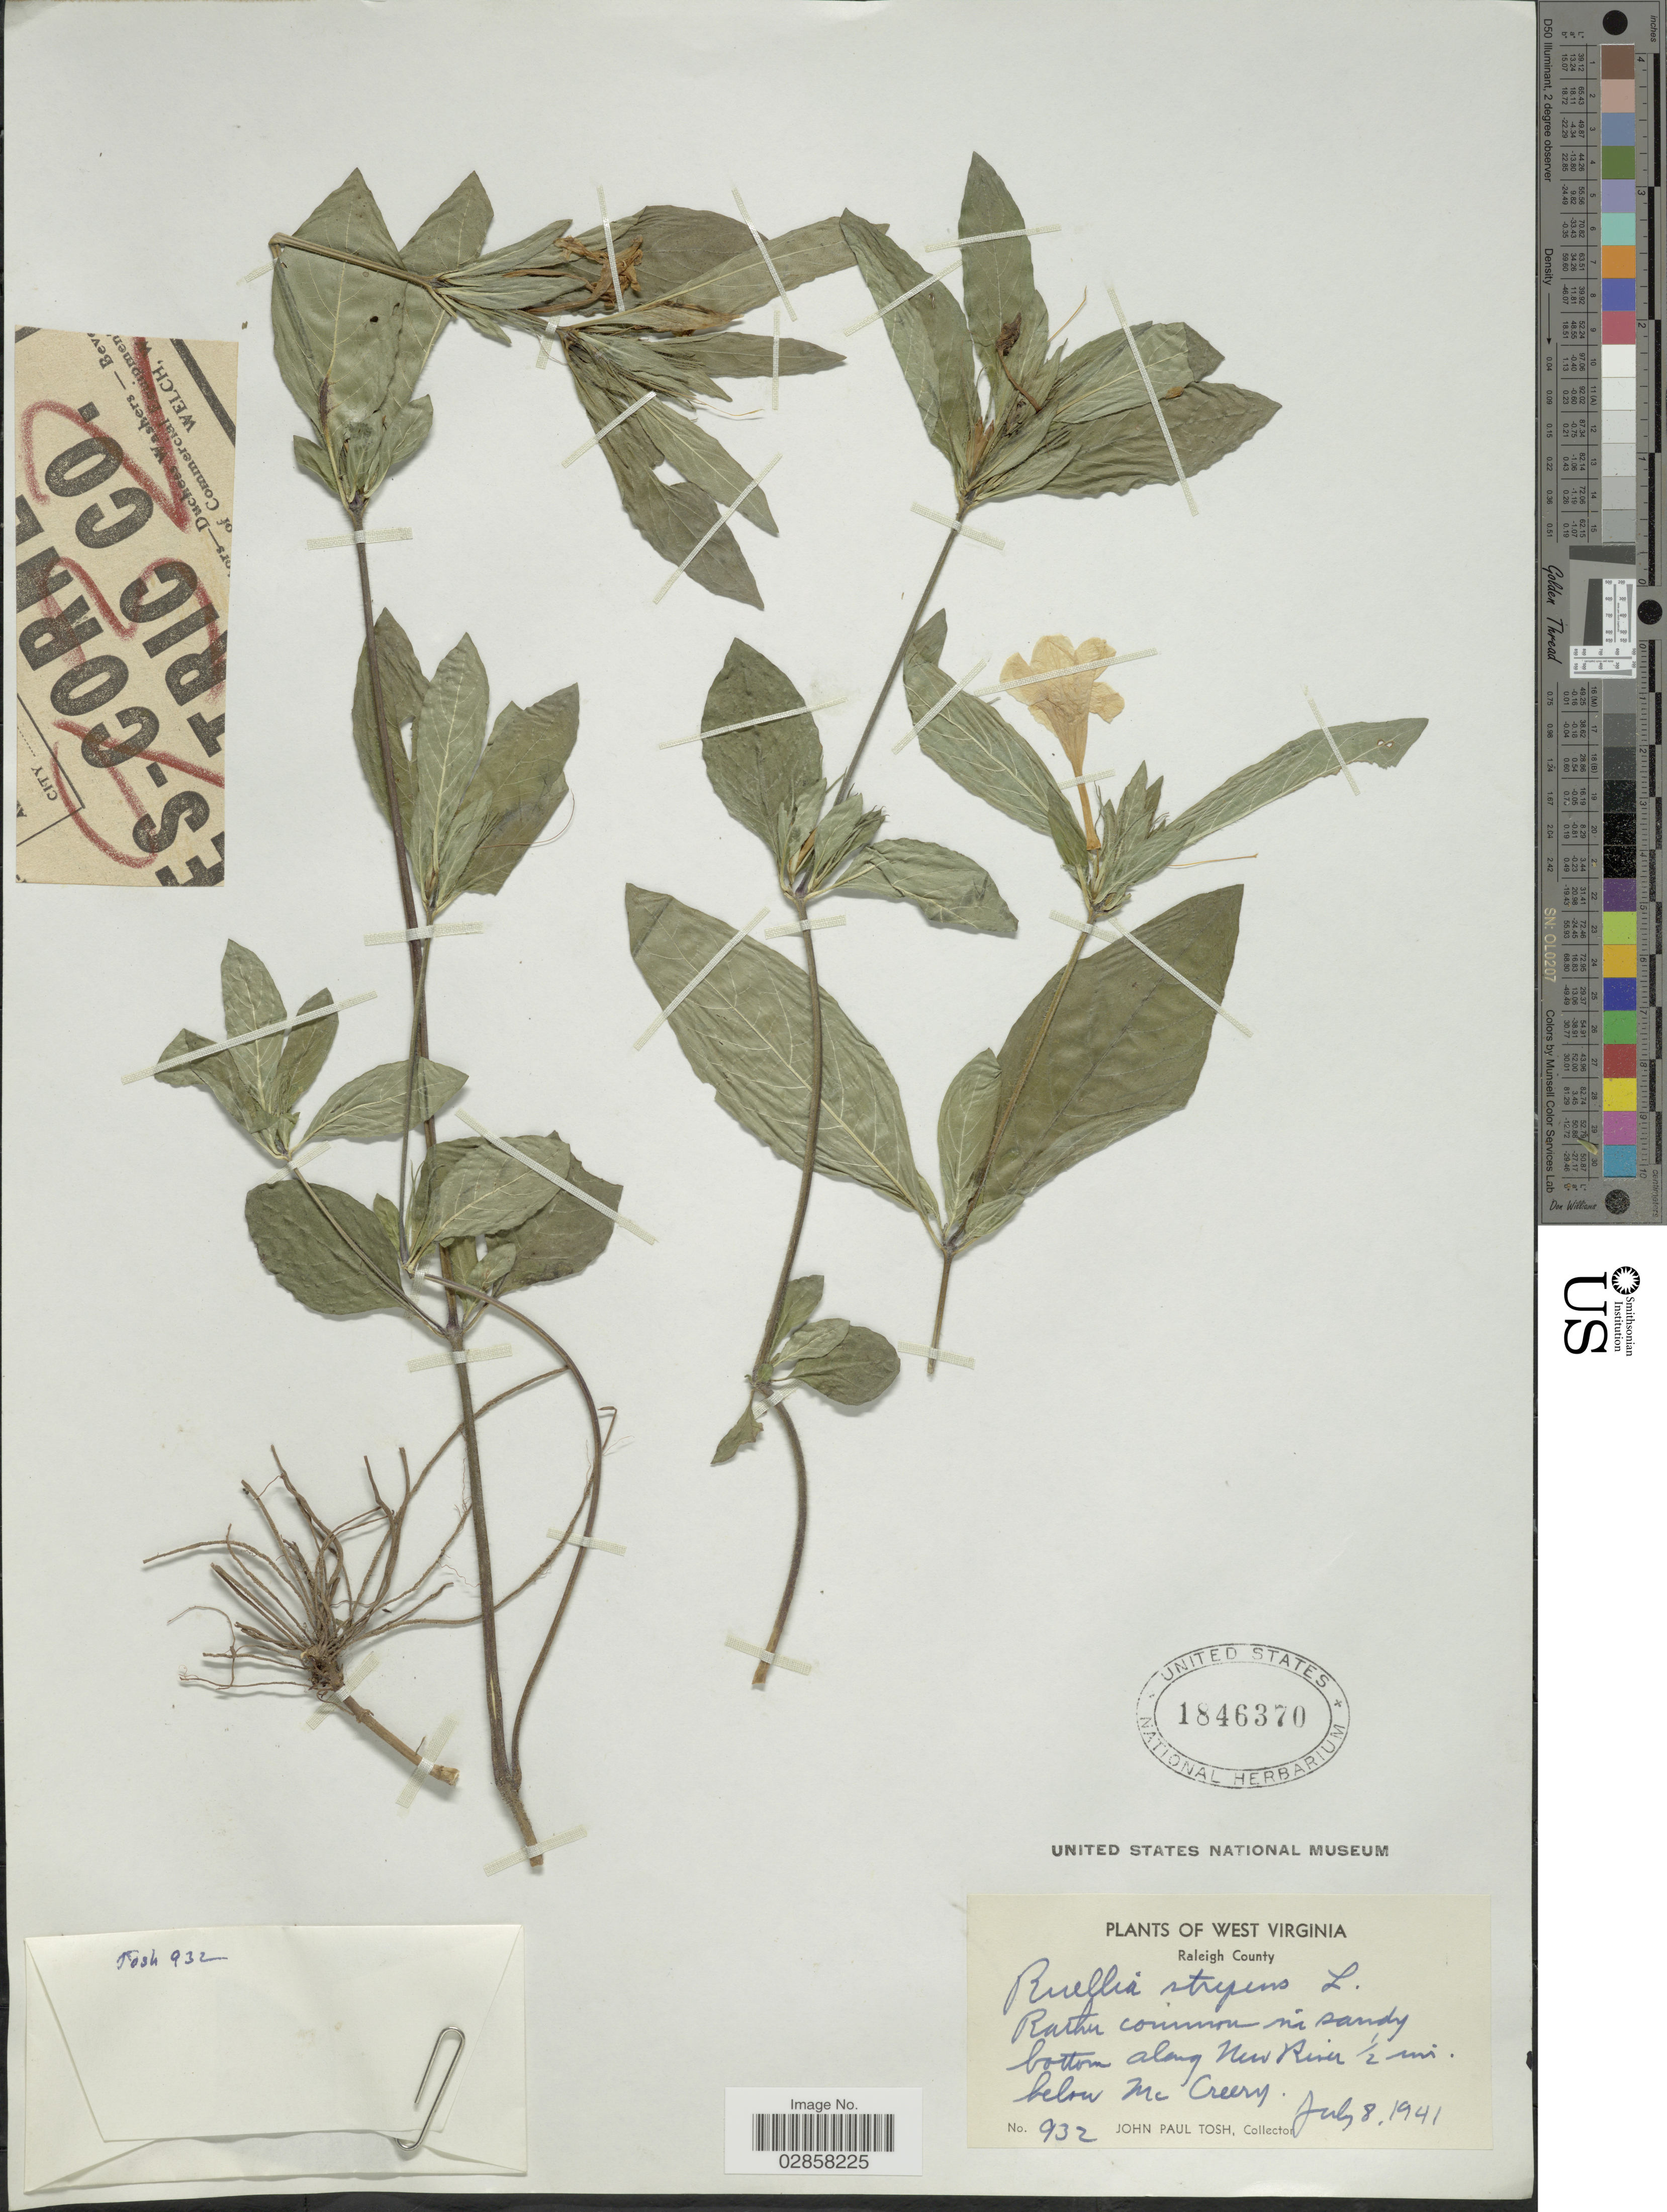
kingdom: Plantae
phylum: Tracheophyta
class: Magnoliopsida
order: Lamiales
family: Acanthaceae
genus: Ruellia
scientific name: Ruellia strepens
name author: L.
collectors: J. Tosh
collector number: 932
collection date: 1941-07-08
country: United States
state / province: West Virginia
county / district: Raleigh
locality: Raleigh County. Rather common in sandy bottom along New River ½ mi. below Mc Creery.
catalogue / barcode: US 1846370